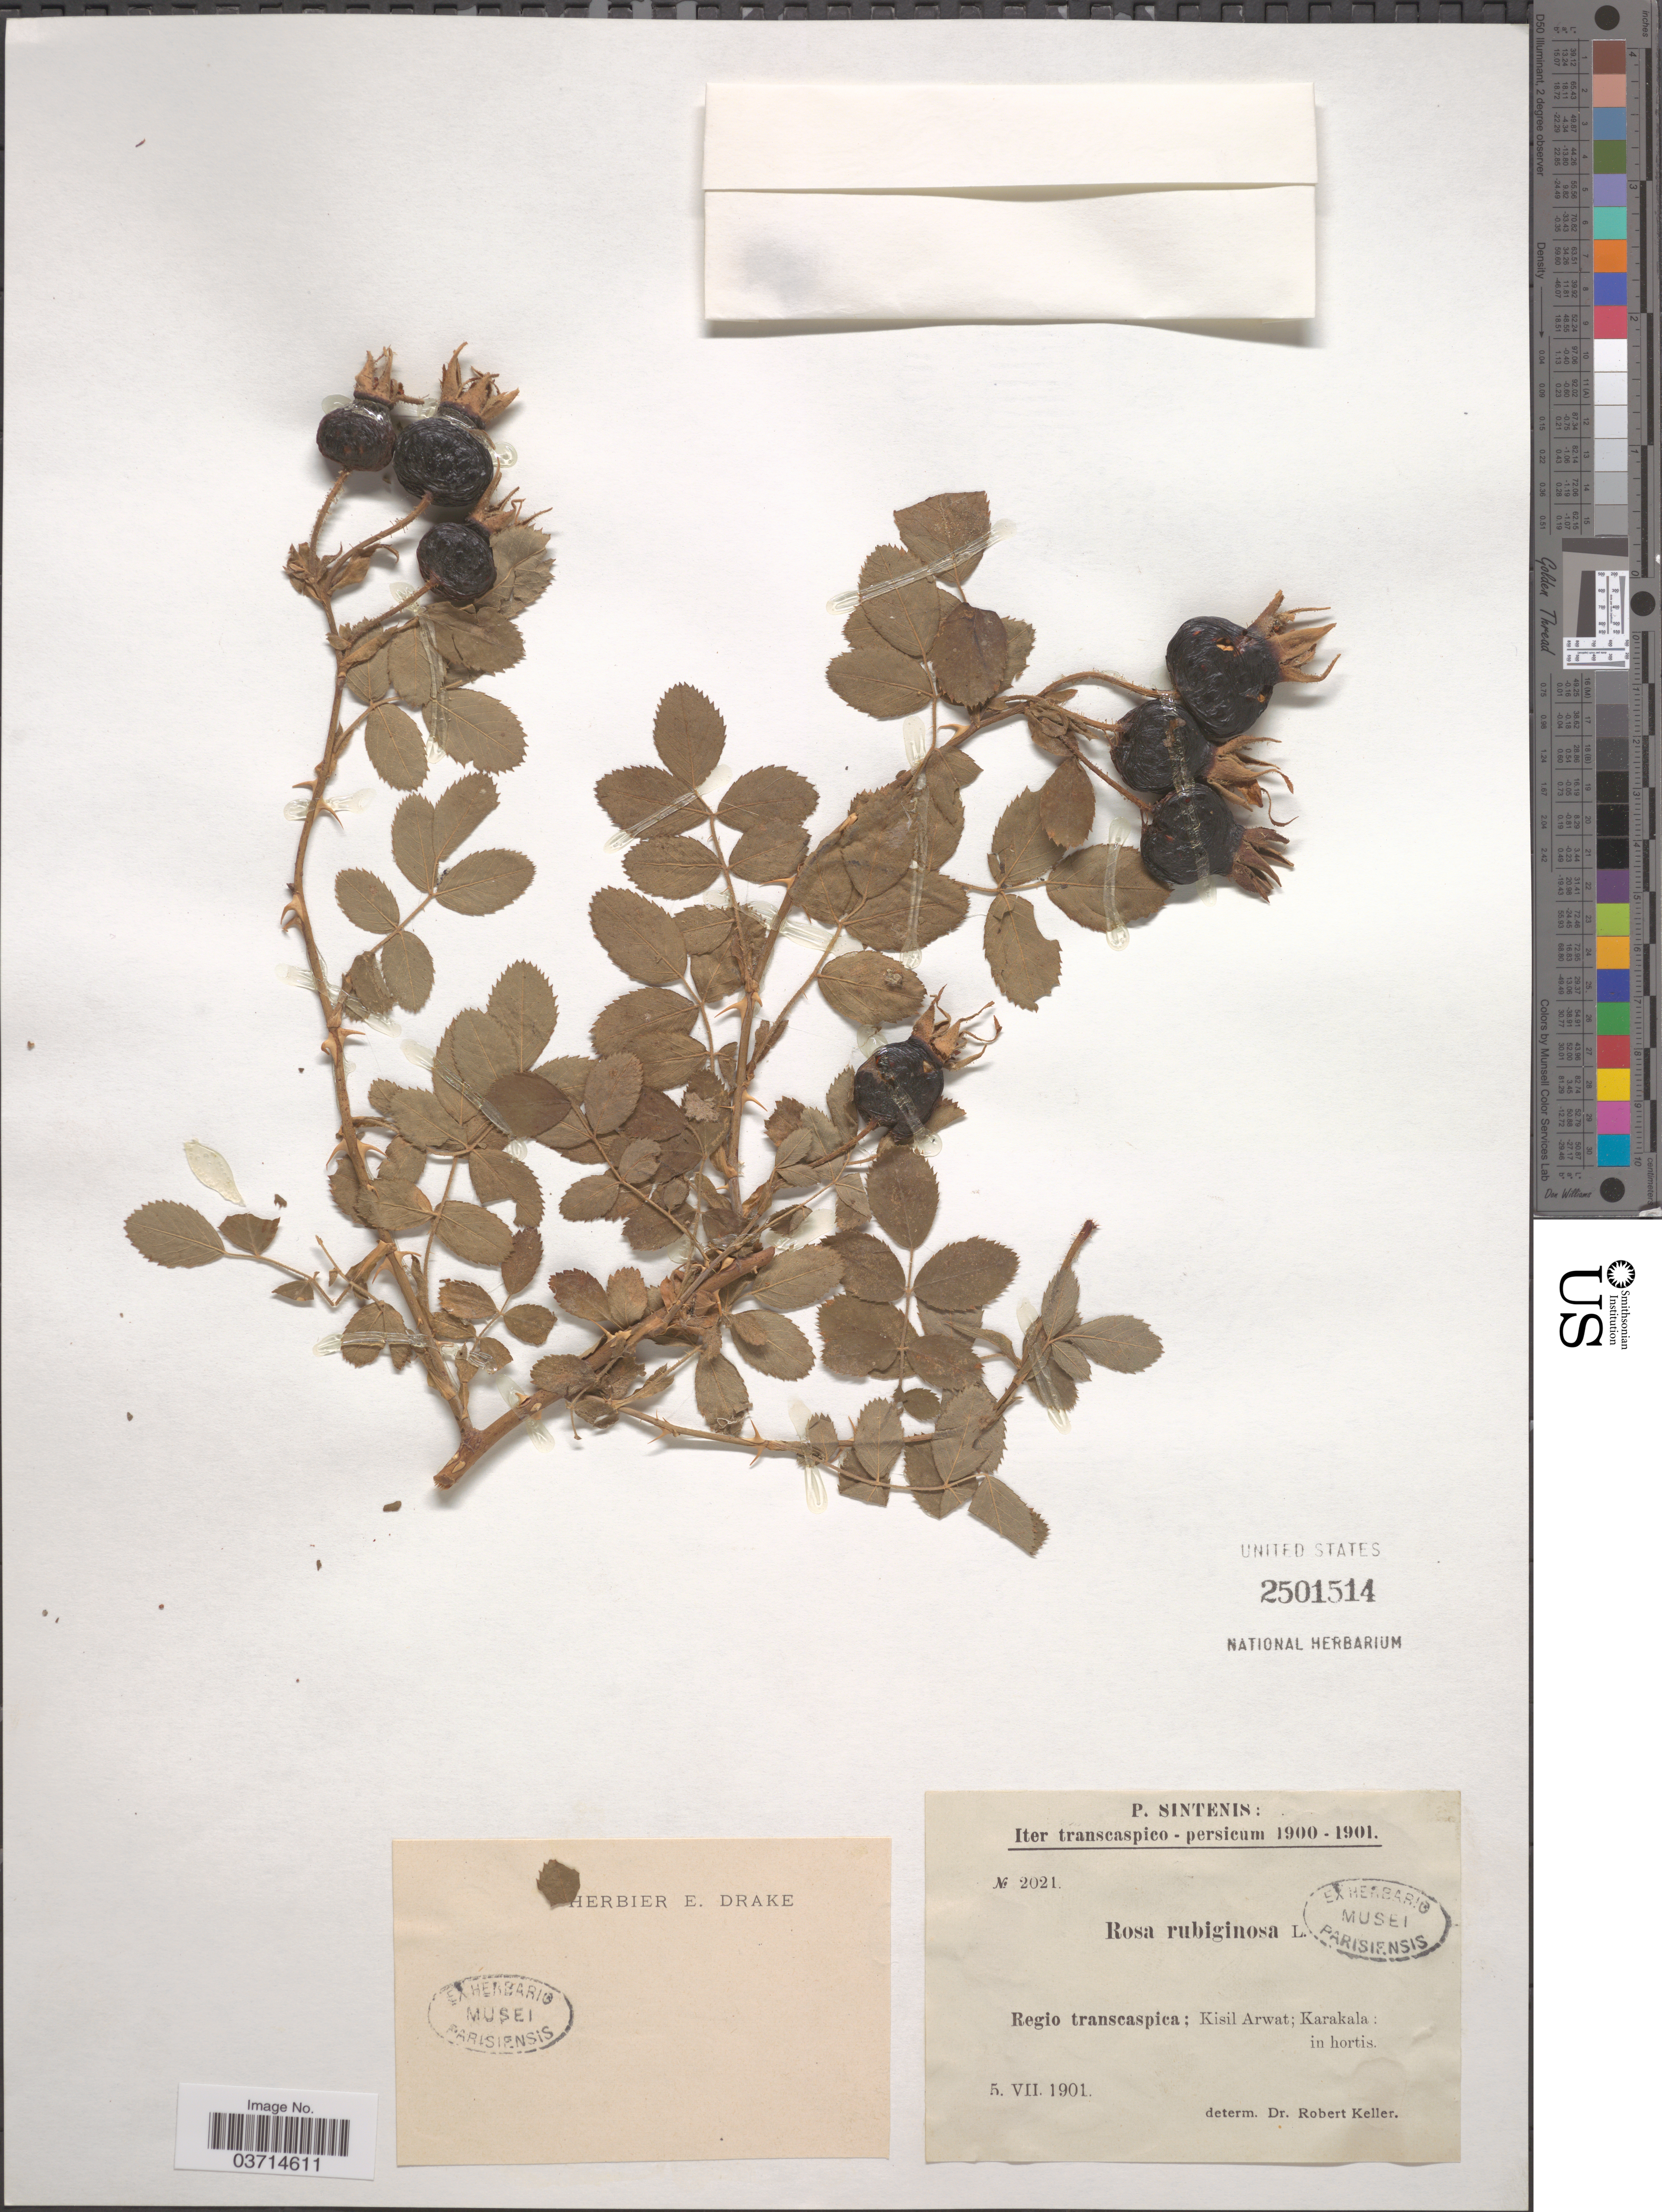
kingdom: Plantae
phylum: Tracheophyta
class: Magnoliopsida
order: Rosales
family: Rosaceae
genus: Rosa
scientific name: Rosa rubiginosa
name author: L.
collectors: P. Sintenis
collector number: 2021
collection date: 1901-07-05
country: Turkmenistan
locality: Transcaspico-persicum. Regio transcaspica; Kisil Arwat; Karakala.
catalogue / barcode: US 2501514